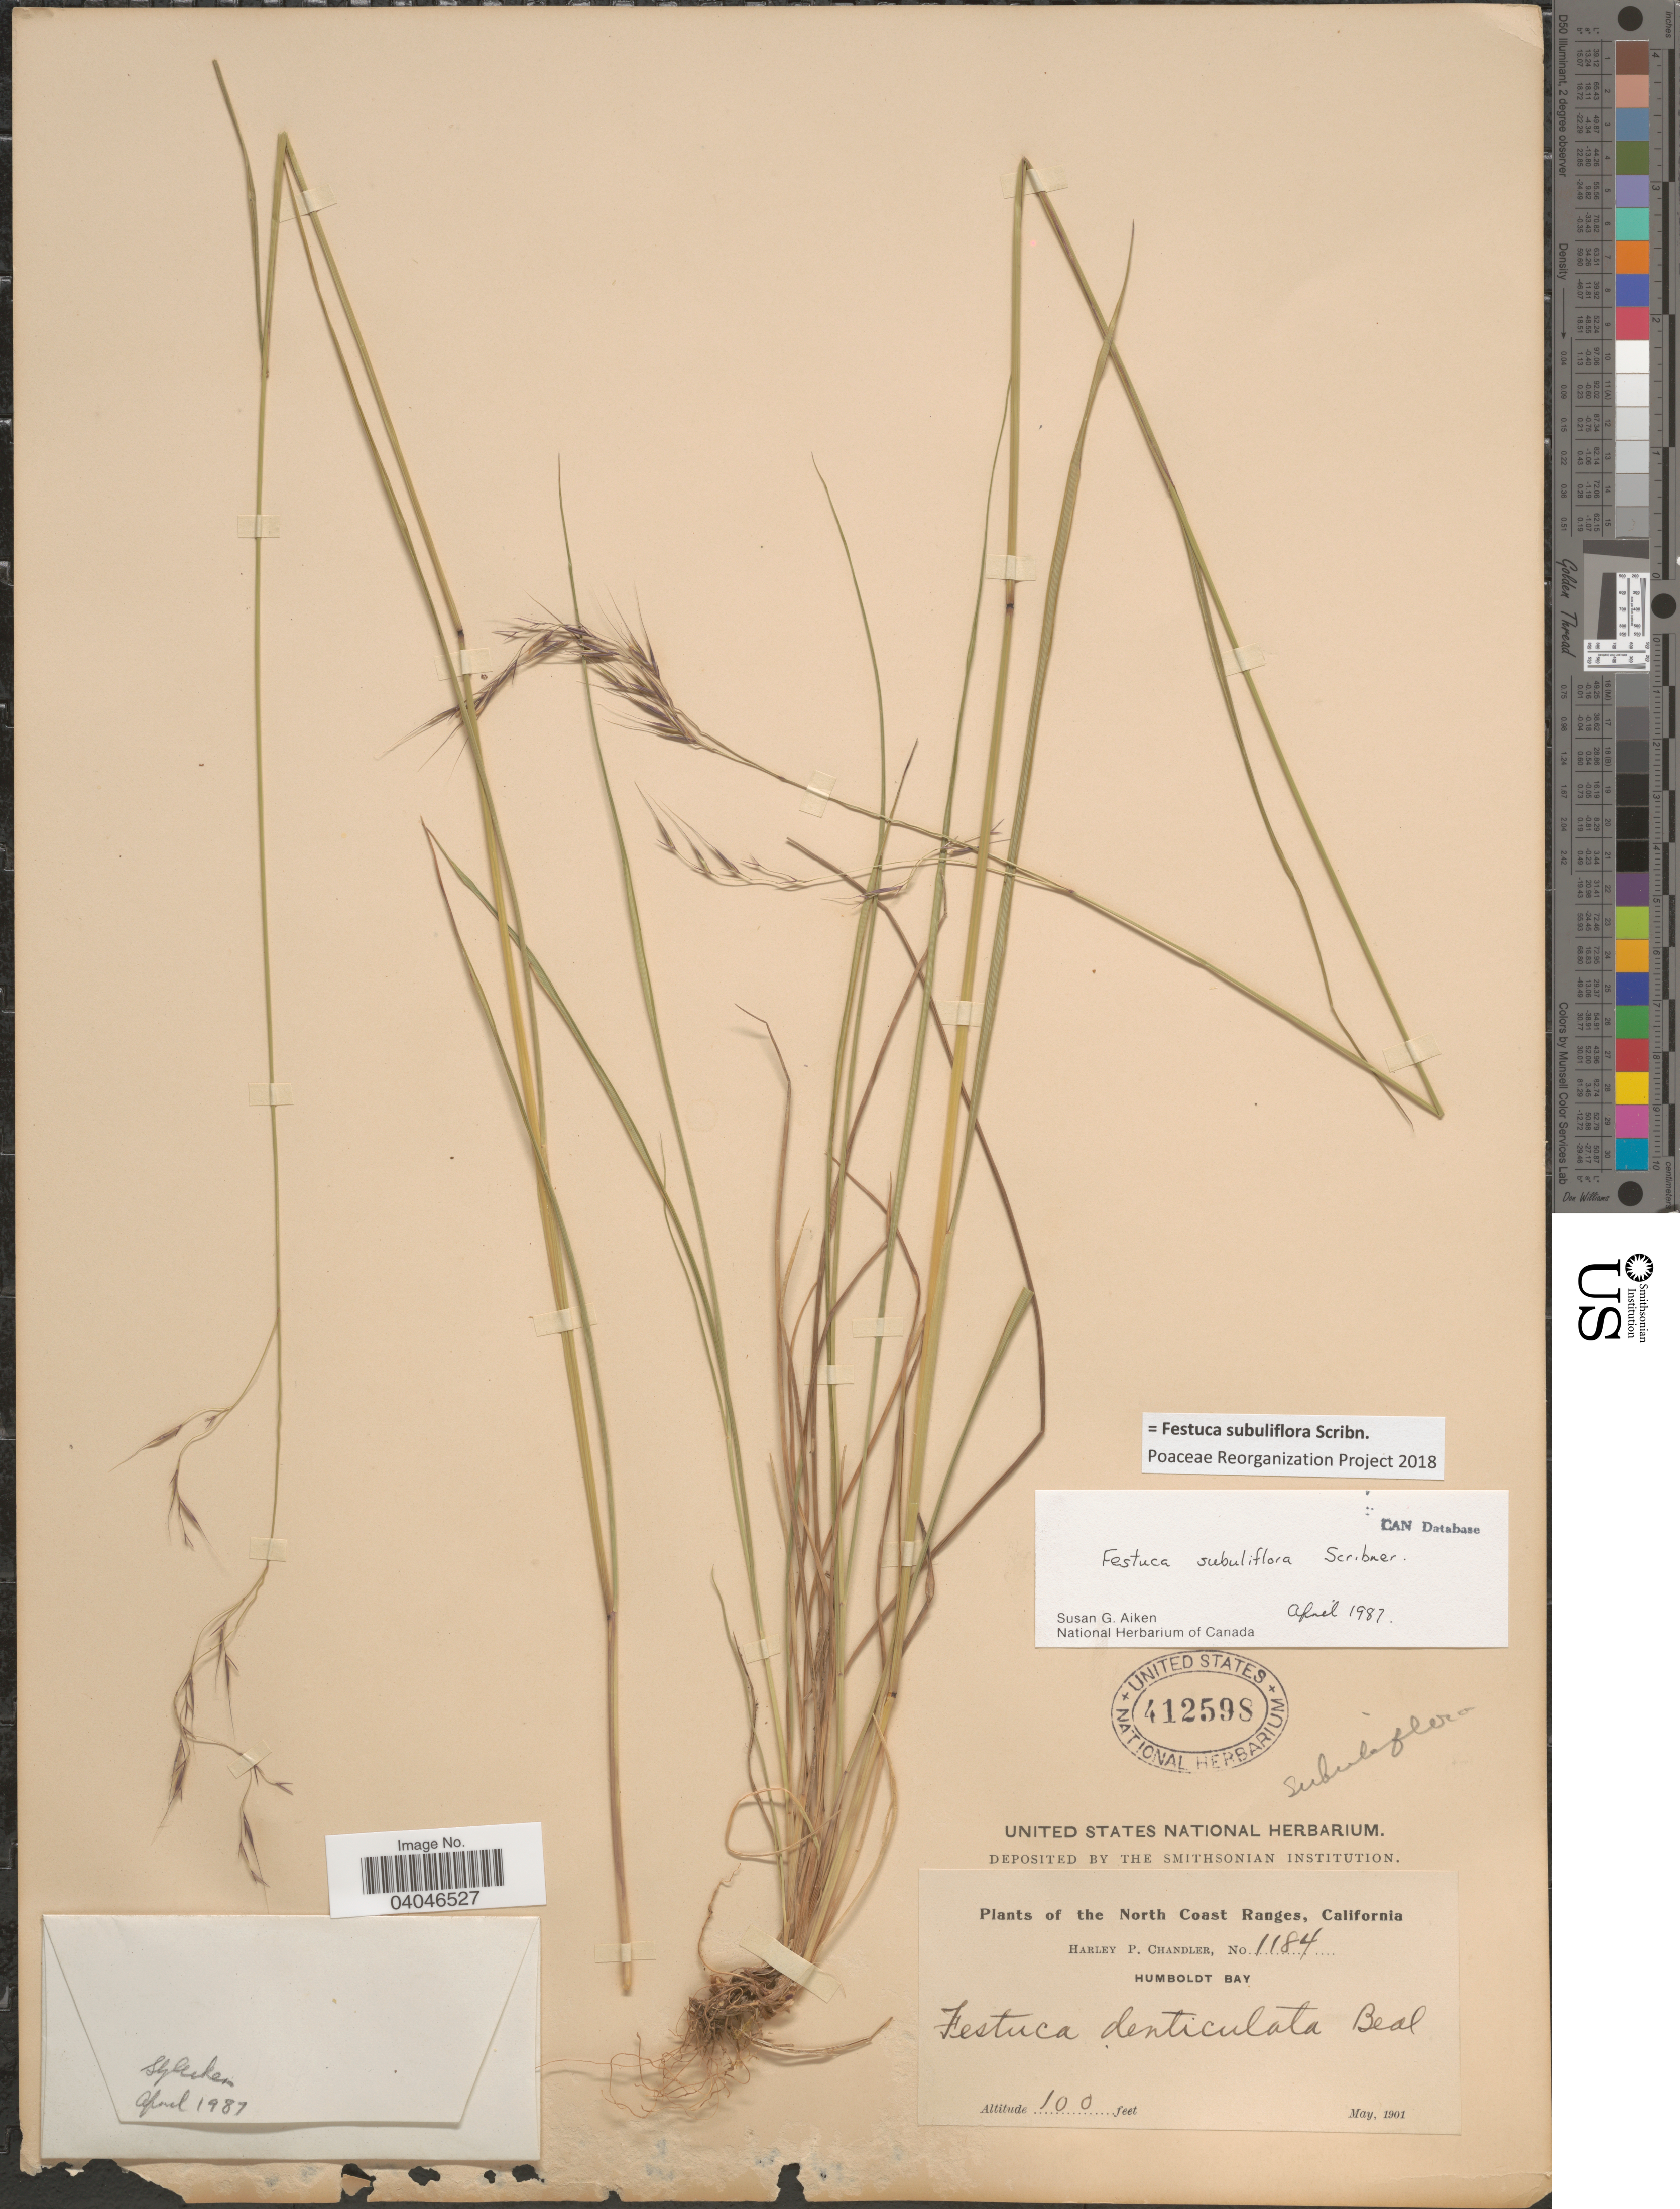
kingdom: Plantae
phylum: Tracheophyta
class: Liliopsida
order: Poales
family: Poaceae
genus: Festuca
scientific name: Festuca subuliflora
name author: Scribn.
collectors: H. Chandler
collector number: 1184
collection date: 1901-05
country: United States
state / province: California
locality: North Coast Ranges. Humboldt Bay.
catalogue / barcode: US 412598